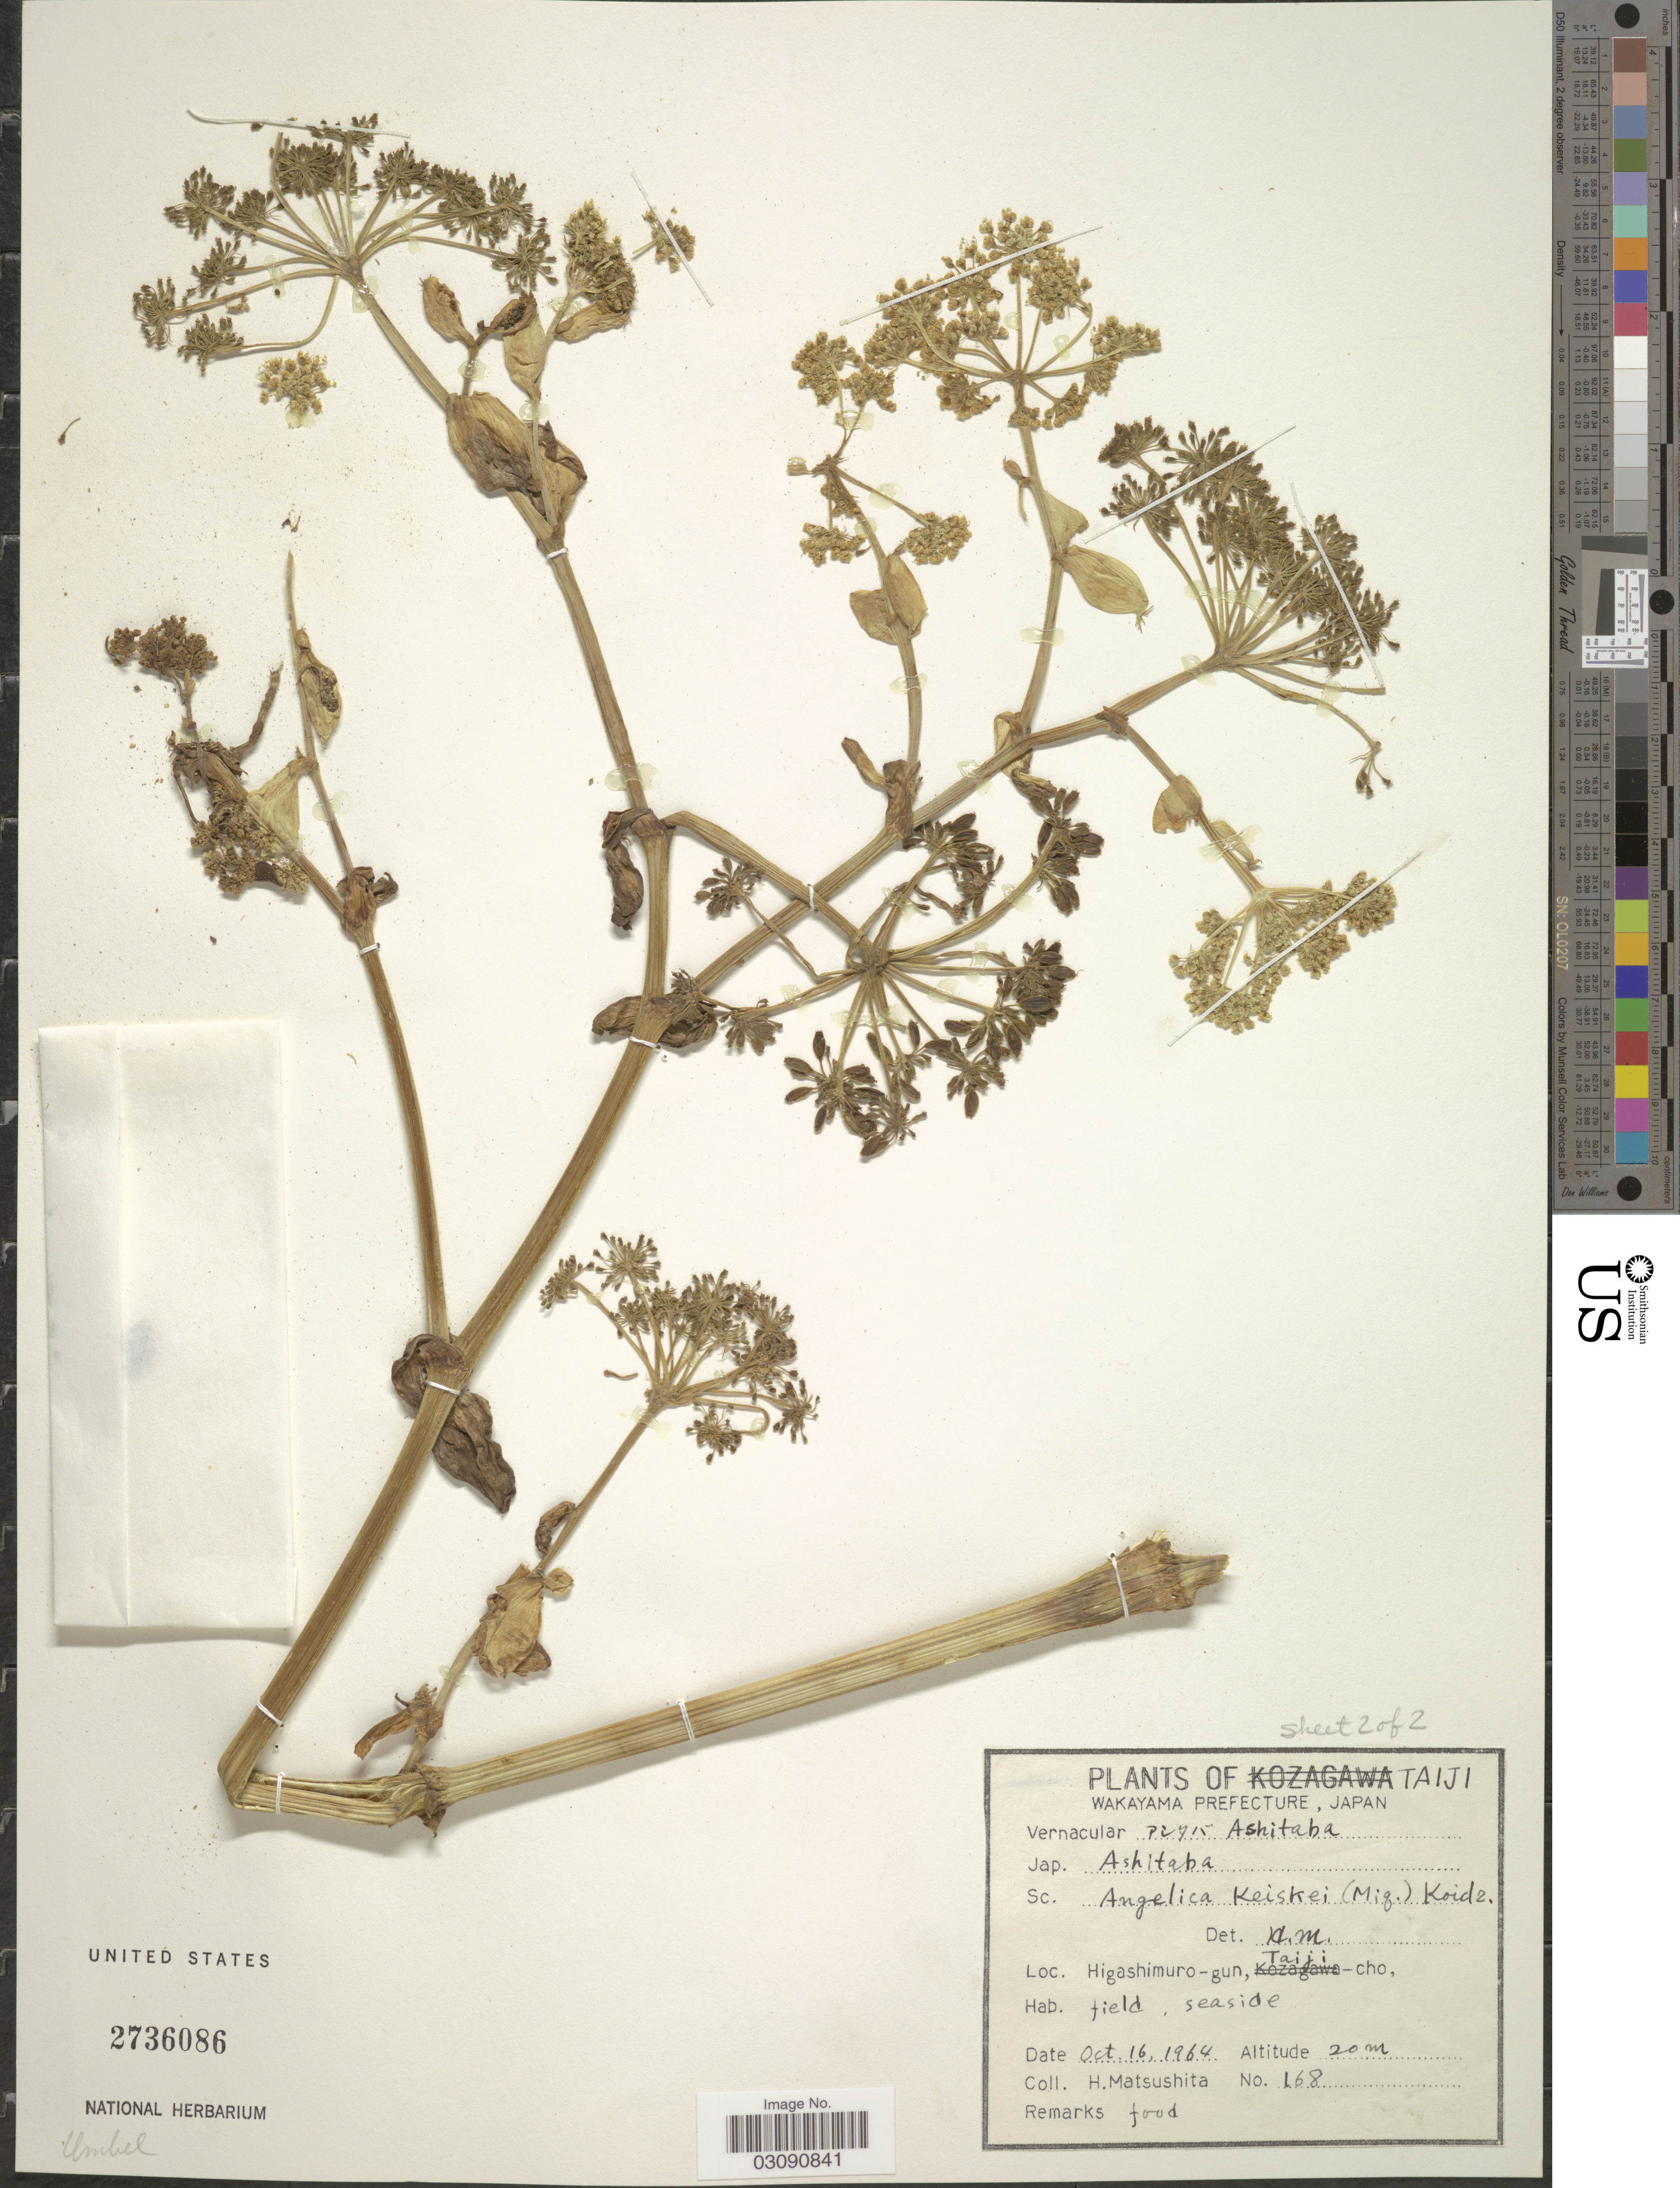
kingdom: Plantae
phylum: Tracheophyta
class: Magnoliopsida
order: Apiales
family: Apiaceae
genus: Angelica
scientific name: Angelica keiskei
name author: (Miq.) Koidz.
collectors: H. Matsushita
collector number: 168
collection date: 1964-10-06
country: Japan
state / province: Wakayama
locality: Taiji, Wakayama Prefecture, Higashimuro-gun, Taiji-cho.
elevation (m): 20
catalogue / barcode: US 2736086